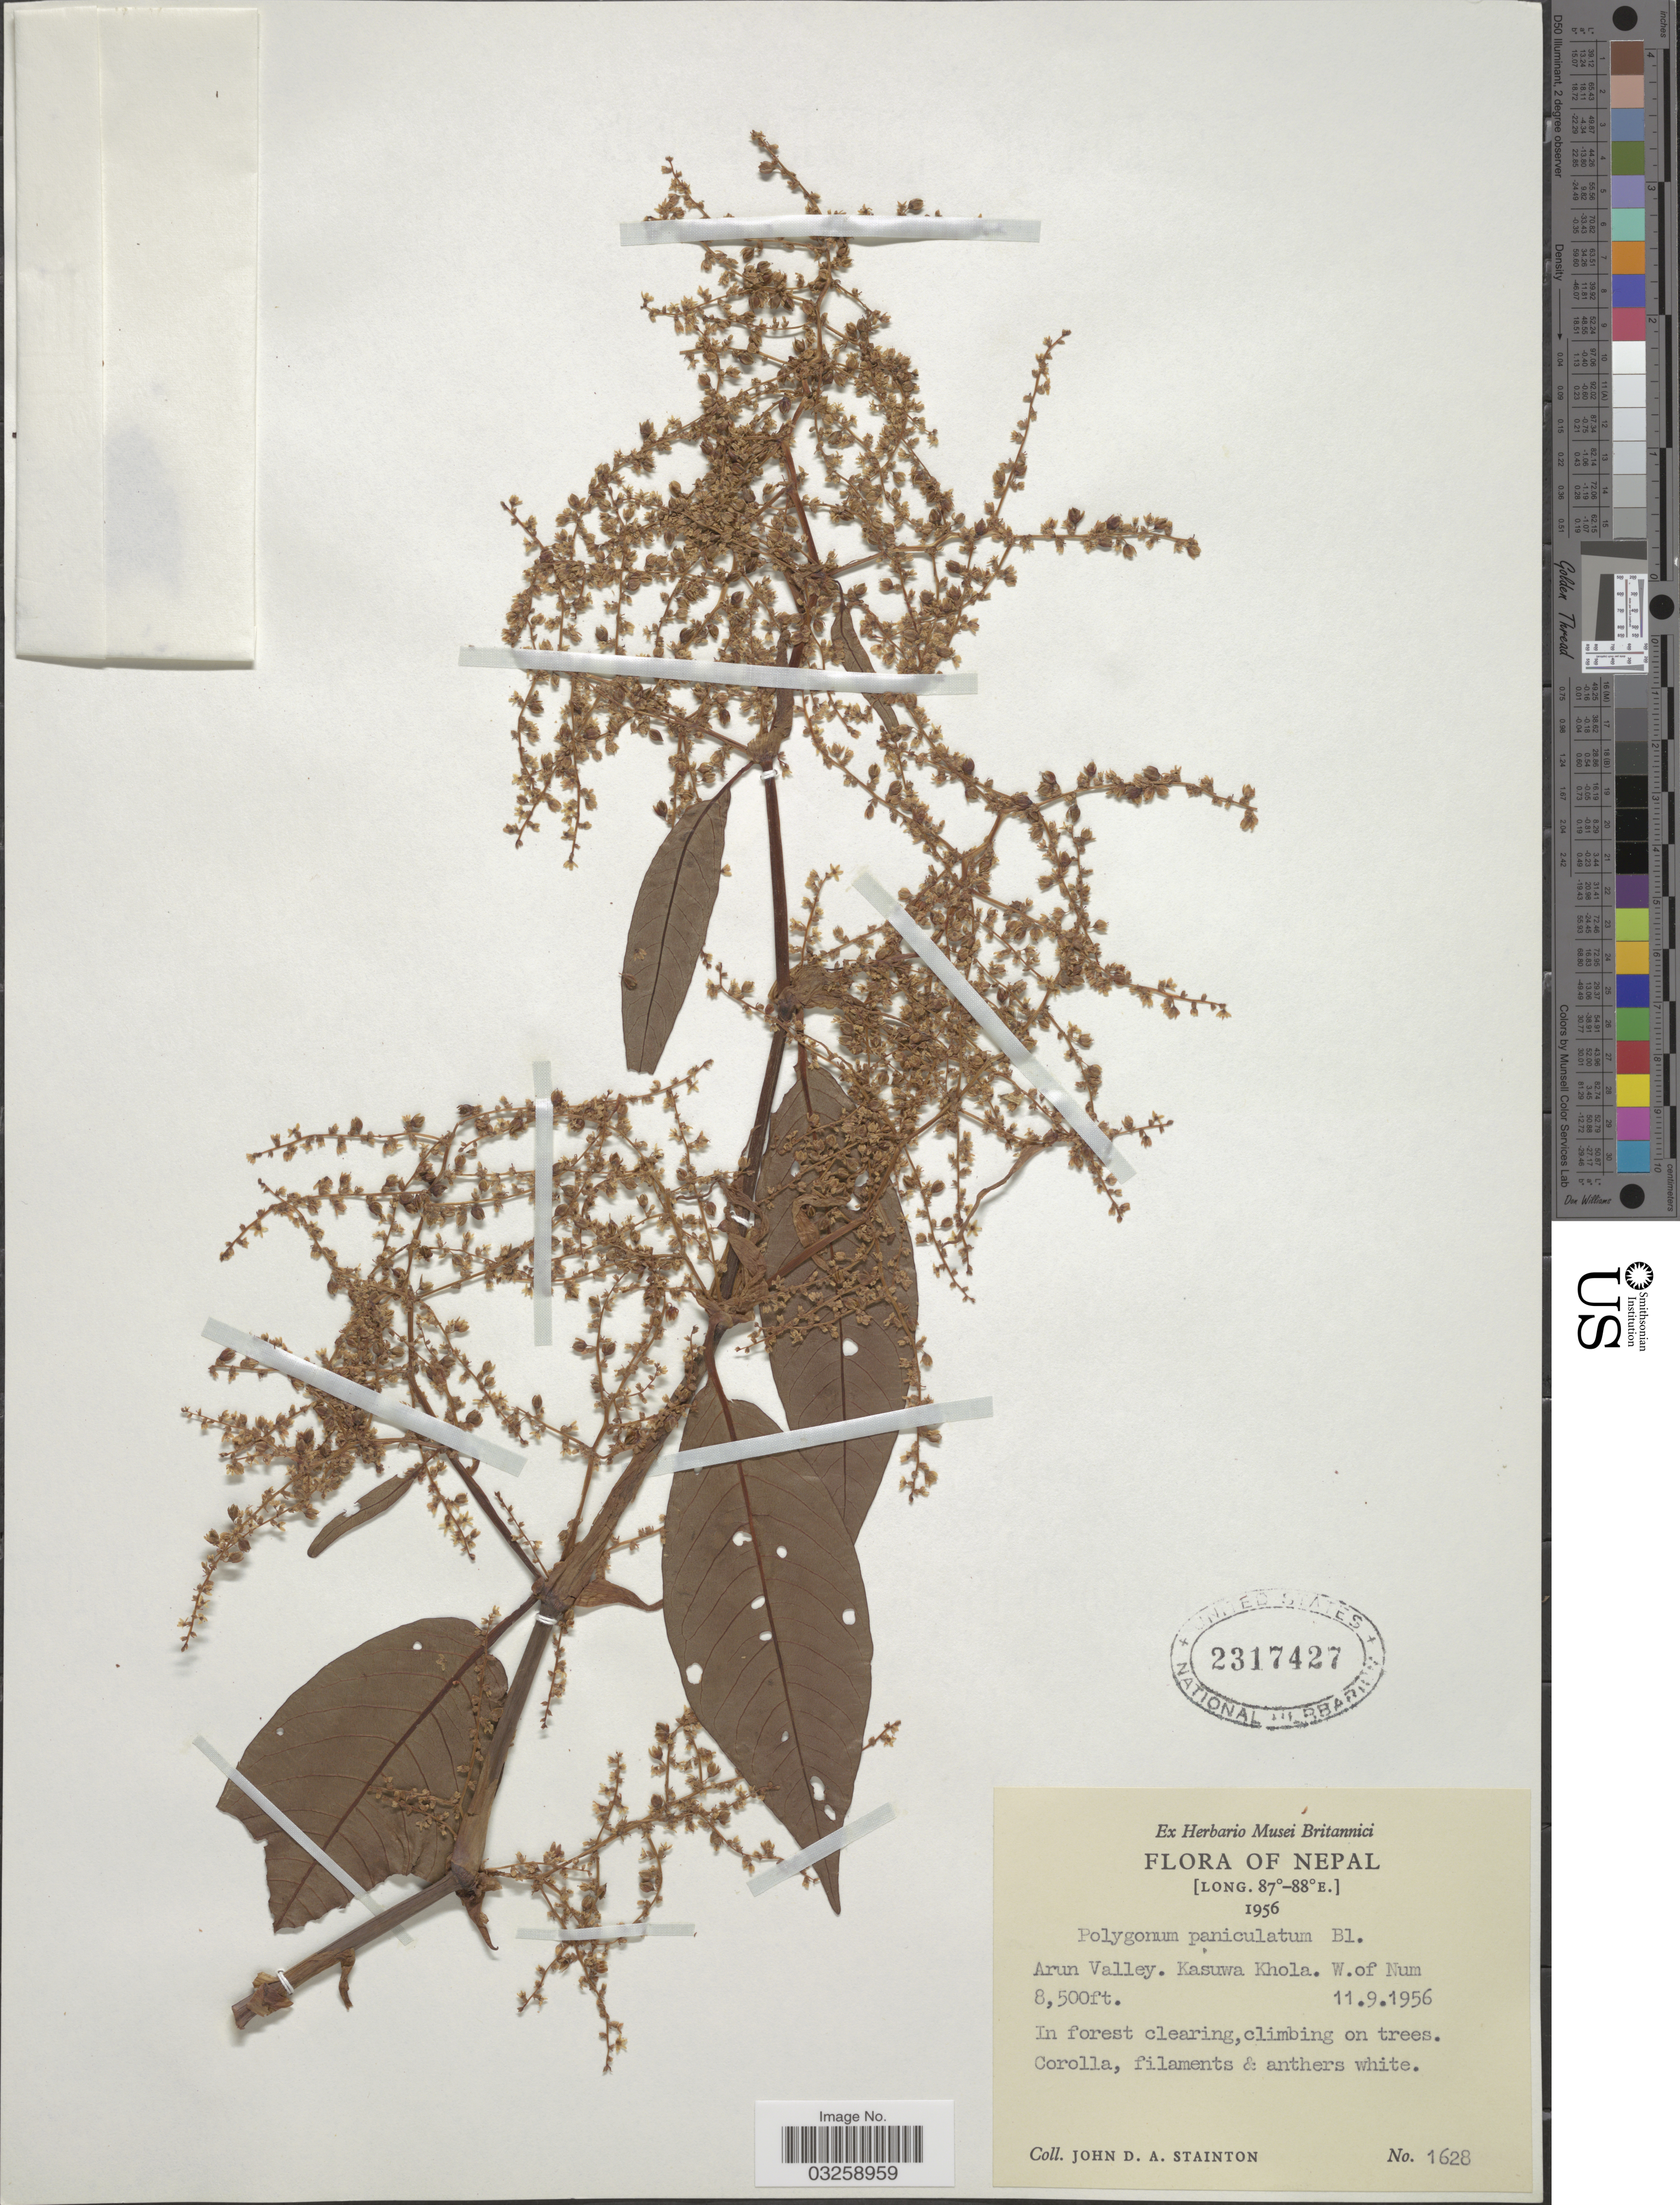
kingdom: Plantae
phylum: Tracheophyta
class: Magnoliopsida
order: Caryophyllales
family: Polygonaceae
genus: Koenigia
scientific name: Koenigia mollis var. mollis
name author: (D. Don) T.M. Schust. & Reveal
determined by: Strong, Mark T., (BOT), Smithsonian Institution - National Museum of Natural History (UNITED STATES)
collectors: J. Stainton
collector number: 1628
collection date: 1956-09-11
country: Nepal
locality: Arun Valley. Kasuwa Khola. W. of Num.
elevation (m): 2591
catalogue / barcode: US 2317427